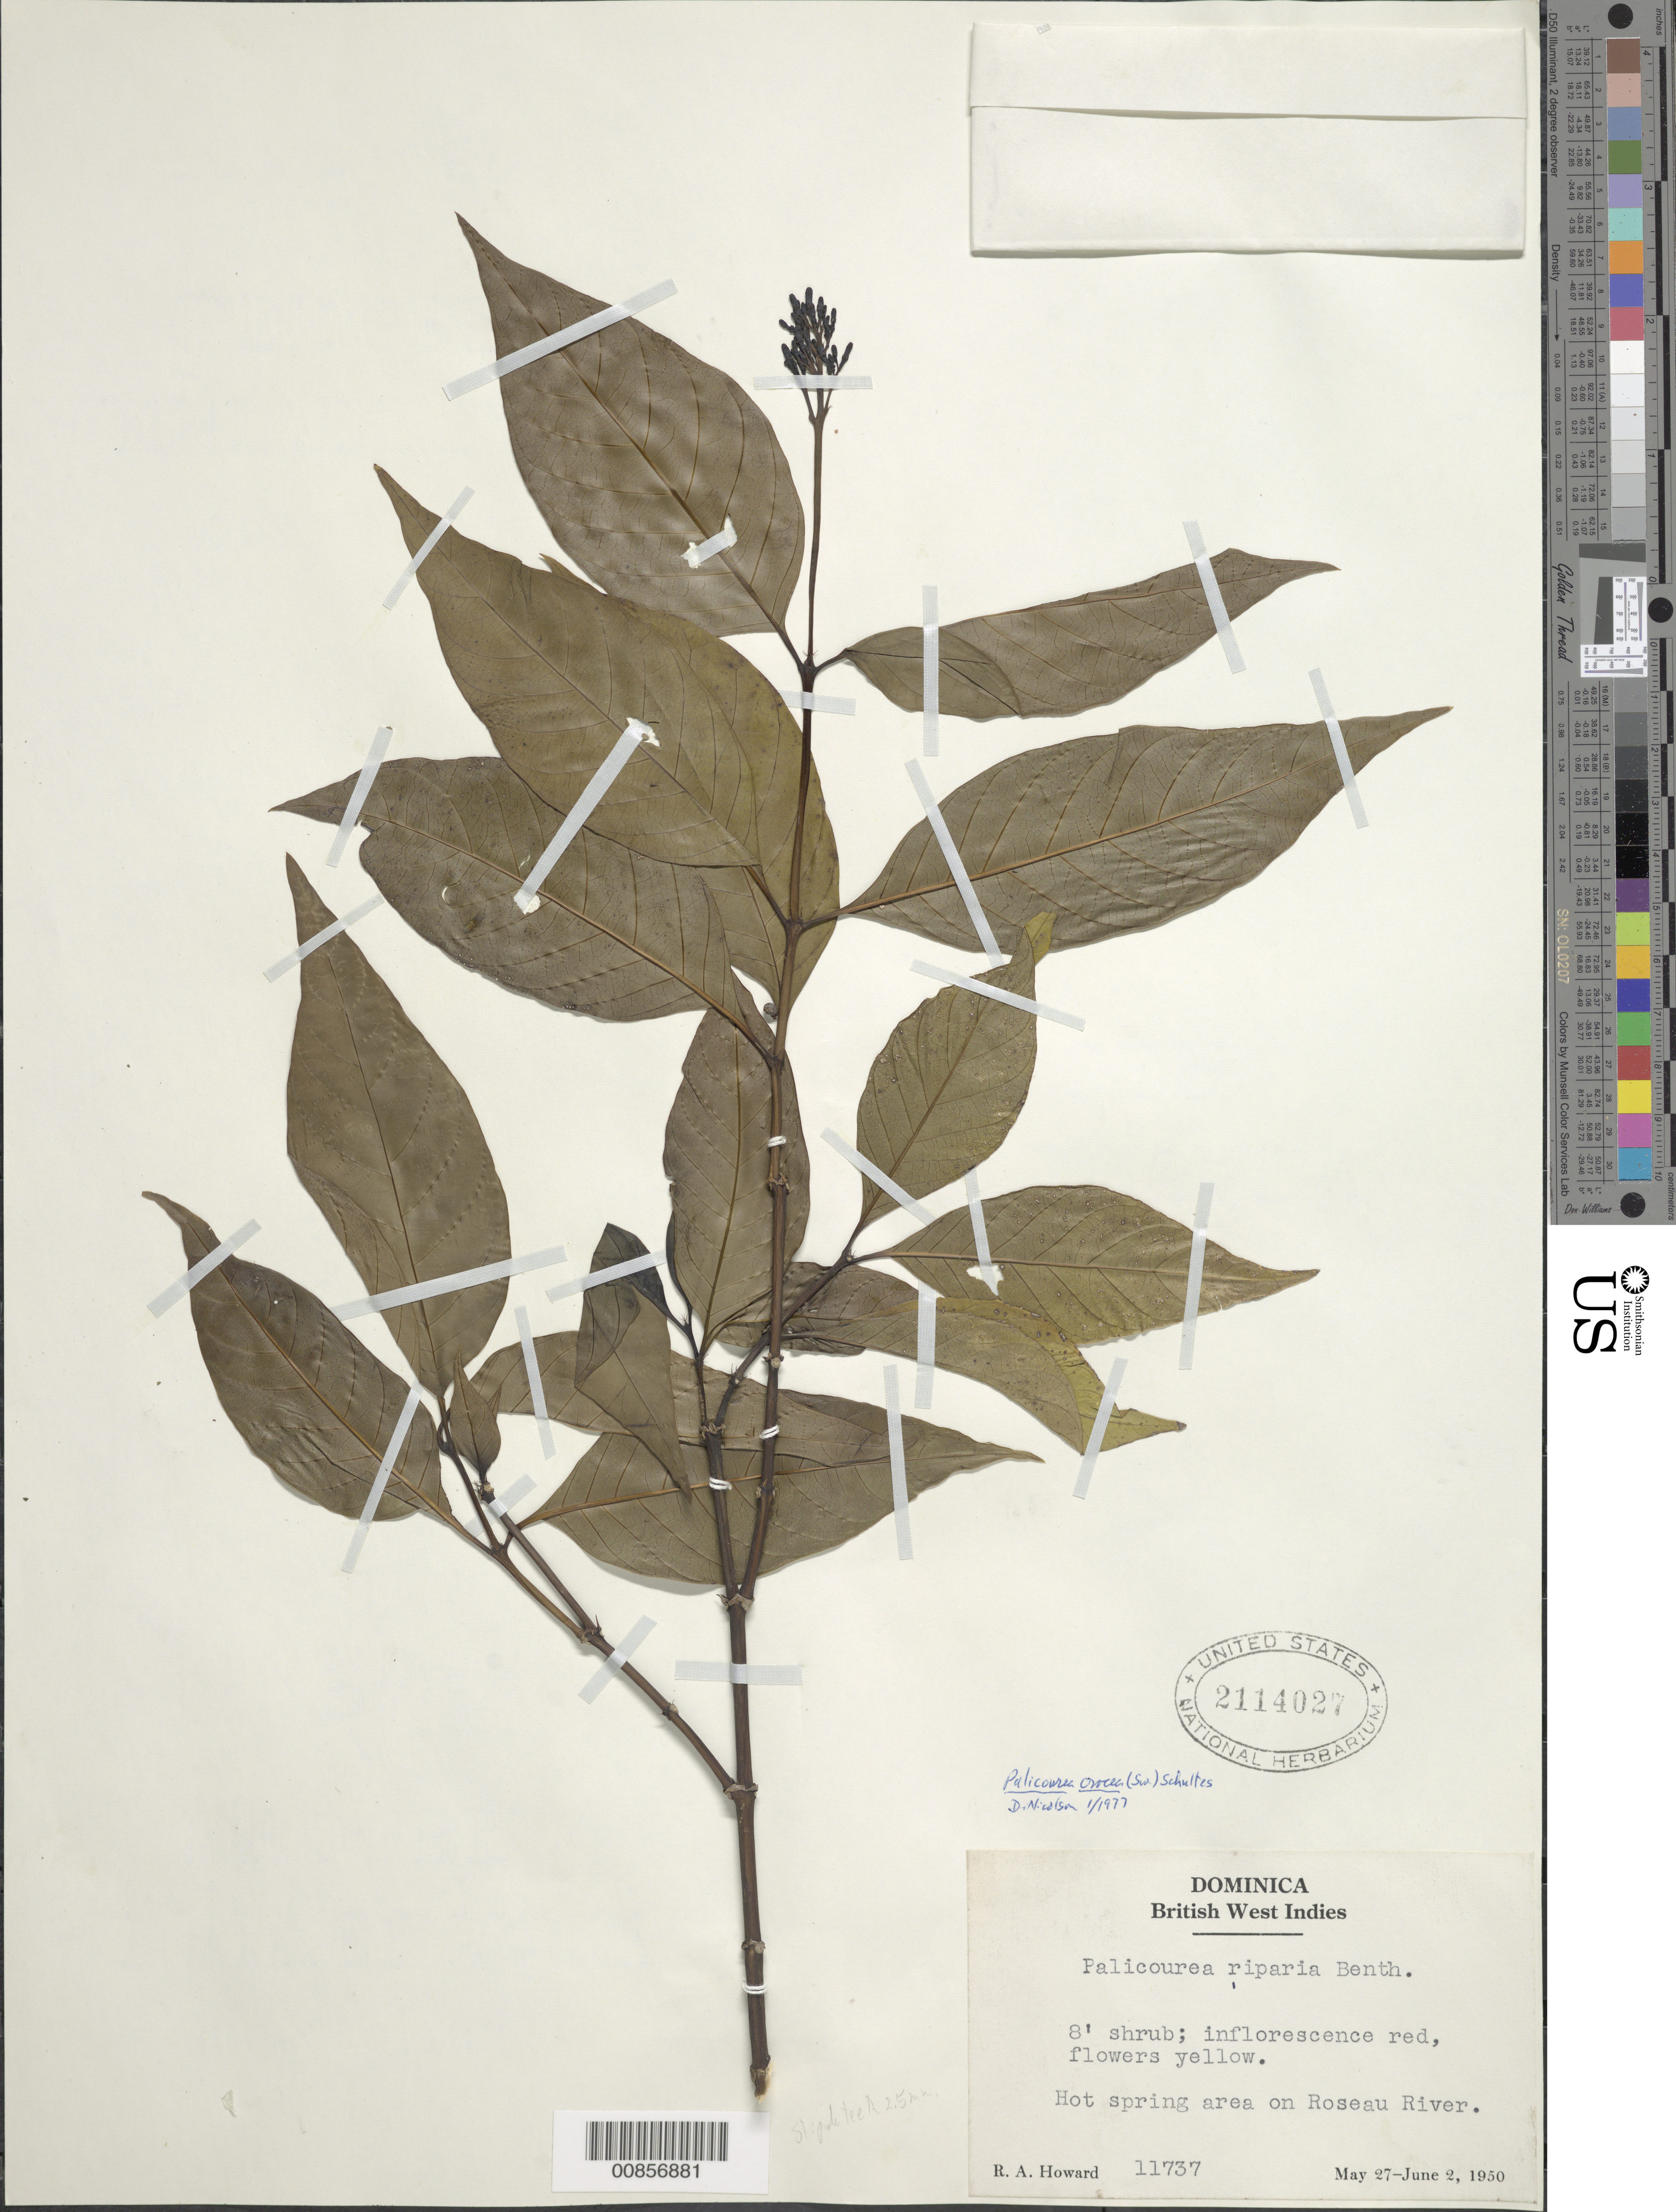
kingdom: Plantae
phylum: Tracheophyta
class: Magnoliopsida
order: Gentianales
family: Rubiaceae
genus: Palicourea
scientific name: Palicourea crocea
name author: (Sw.) Schult.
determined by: Nicolson, Dan H.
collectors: R. A. Howard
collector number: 11737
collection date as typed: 27 May 1950 to 02 Jun 1950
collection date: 1950-05-27/1950-06-02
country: Dominica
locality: Hot spring area on Roseau River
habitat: Hotspring area on river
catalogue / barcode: US 2114027